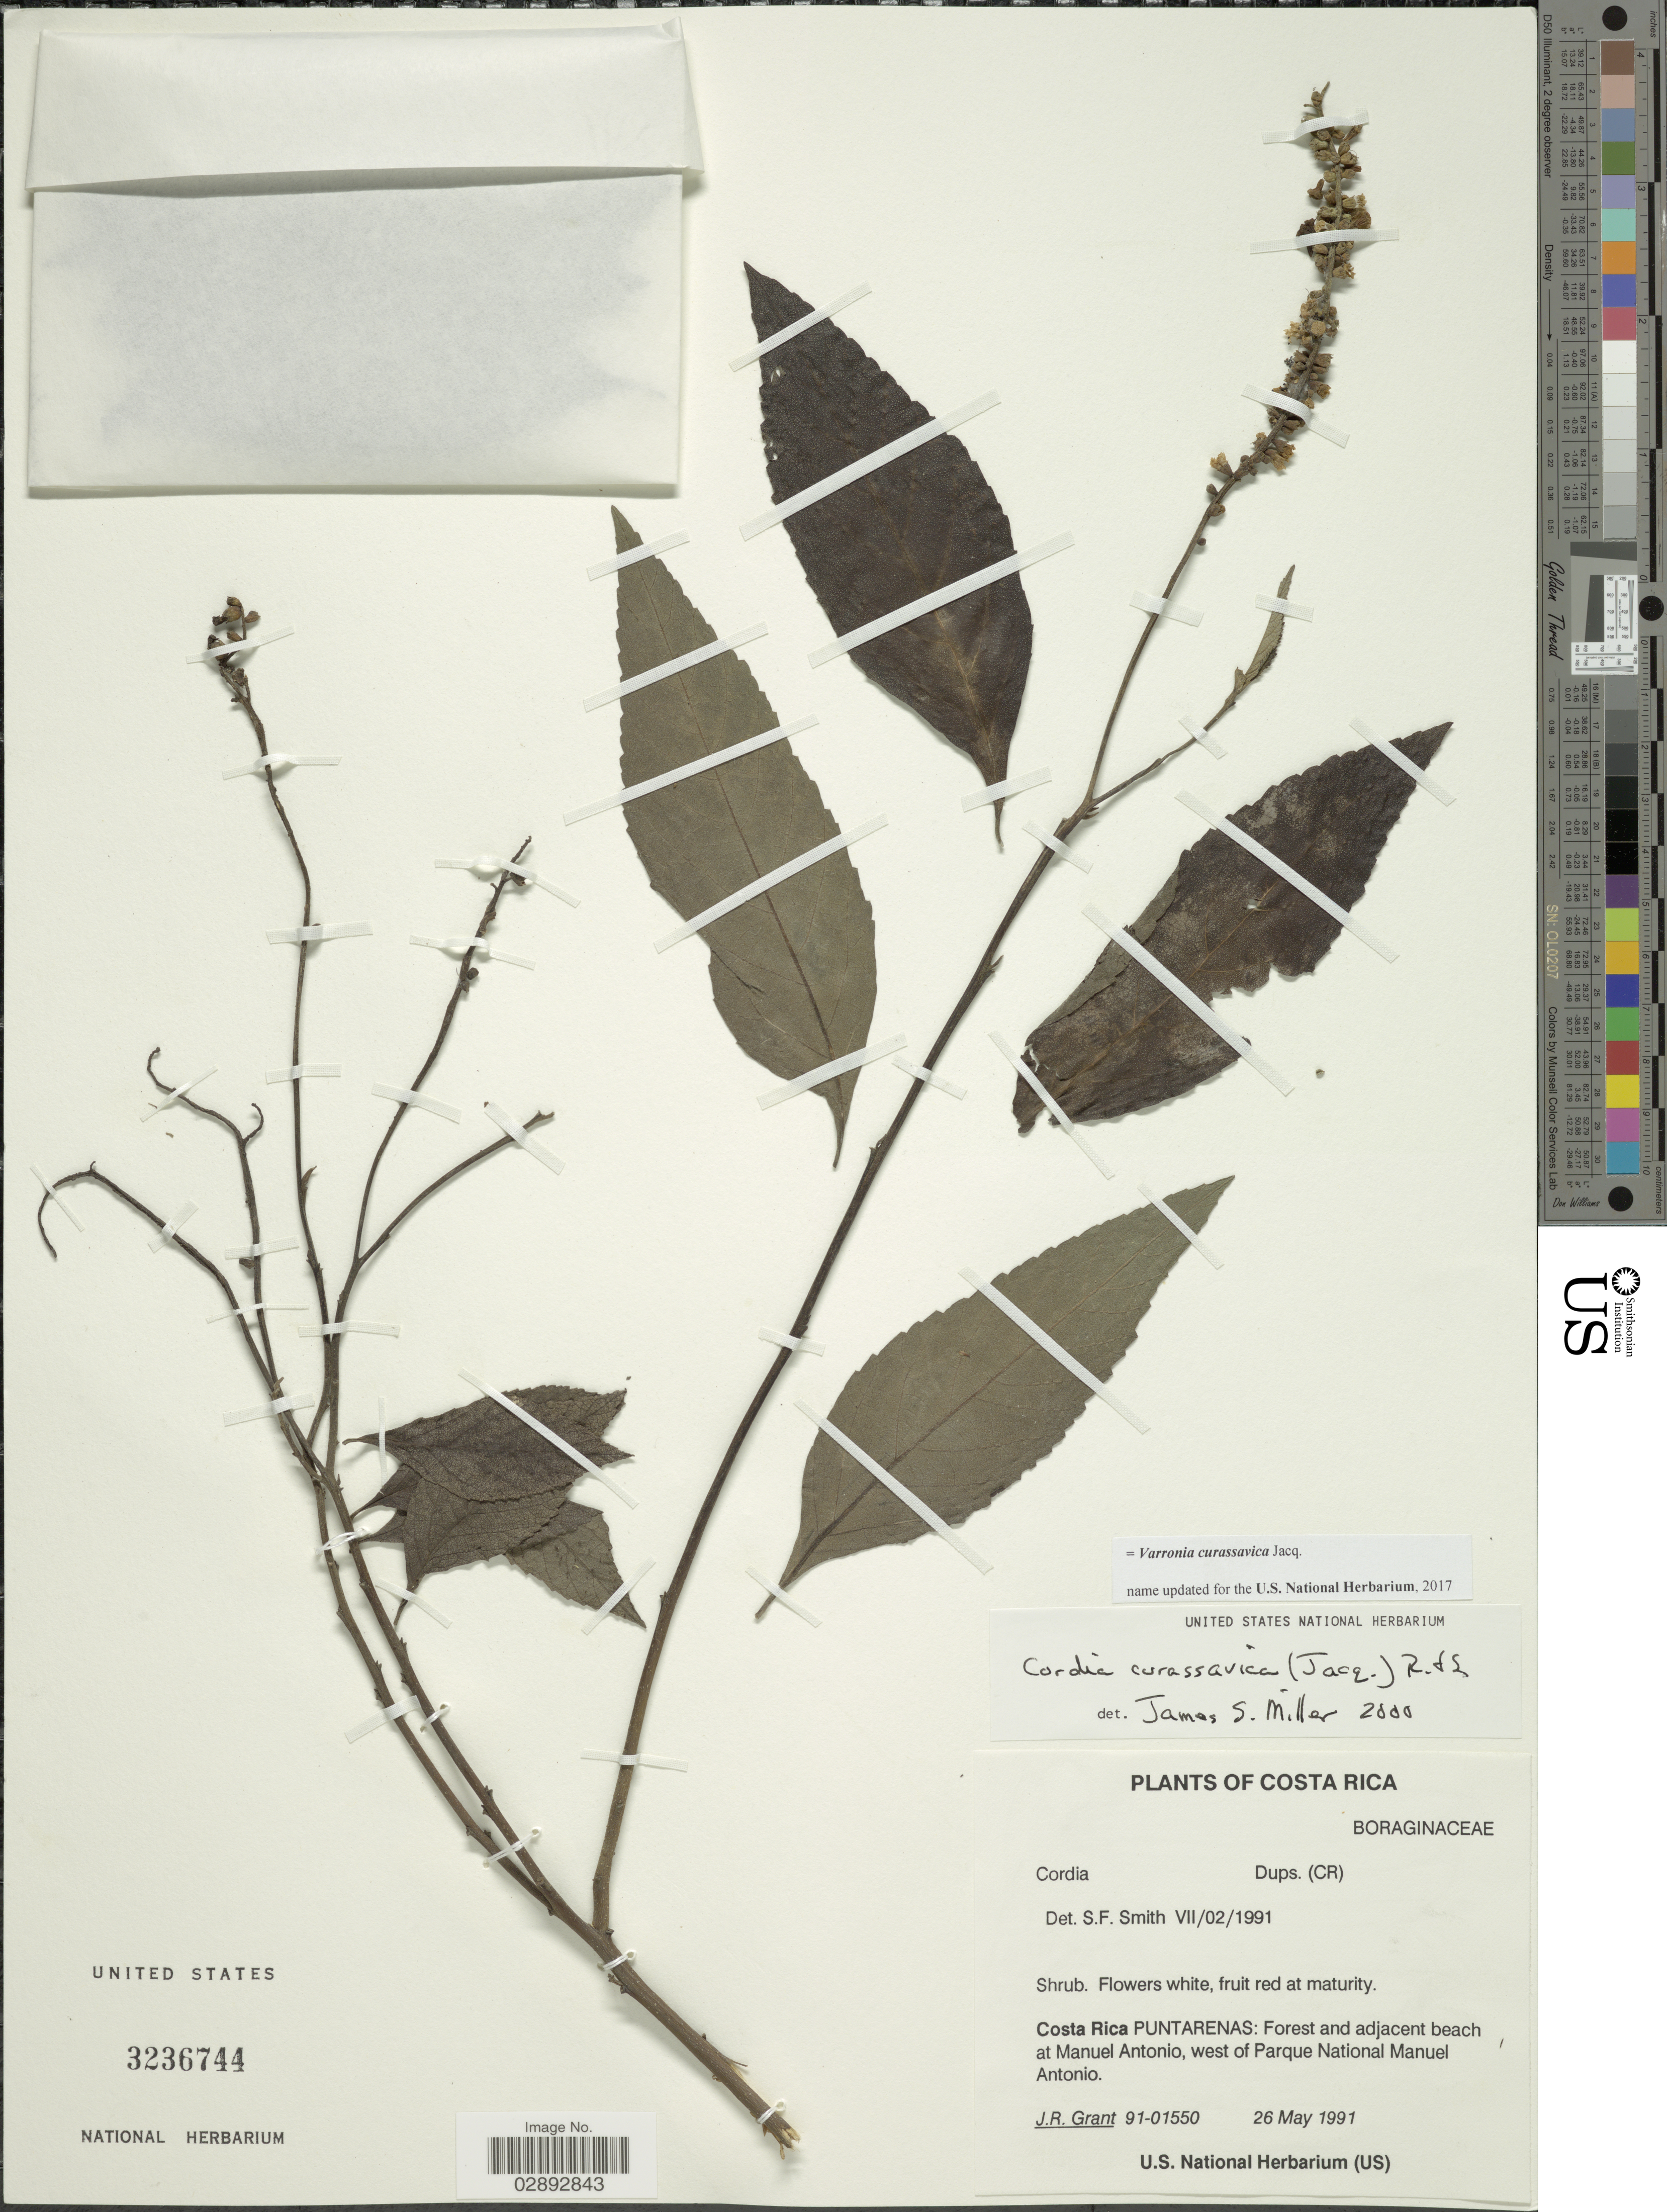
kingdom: Plantae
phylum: Tracheophyta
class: Magnoliopsida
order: Boraginales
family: Cordiaceae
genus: Varronia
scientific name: Varronia curassavica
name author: Jacq.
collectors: J. Grant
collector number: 91-01550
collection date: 1991-05-26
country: Costa Rica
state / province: Puntarenas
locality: Forest and adjacent beach at Manuel Antonio, west of Parque National Manuel Antonio.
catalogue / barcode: US 3236744